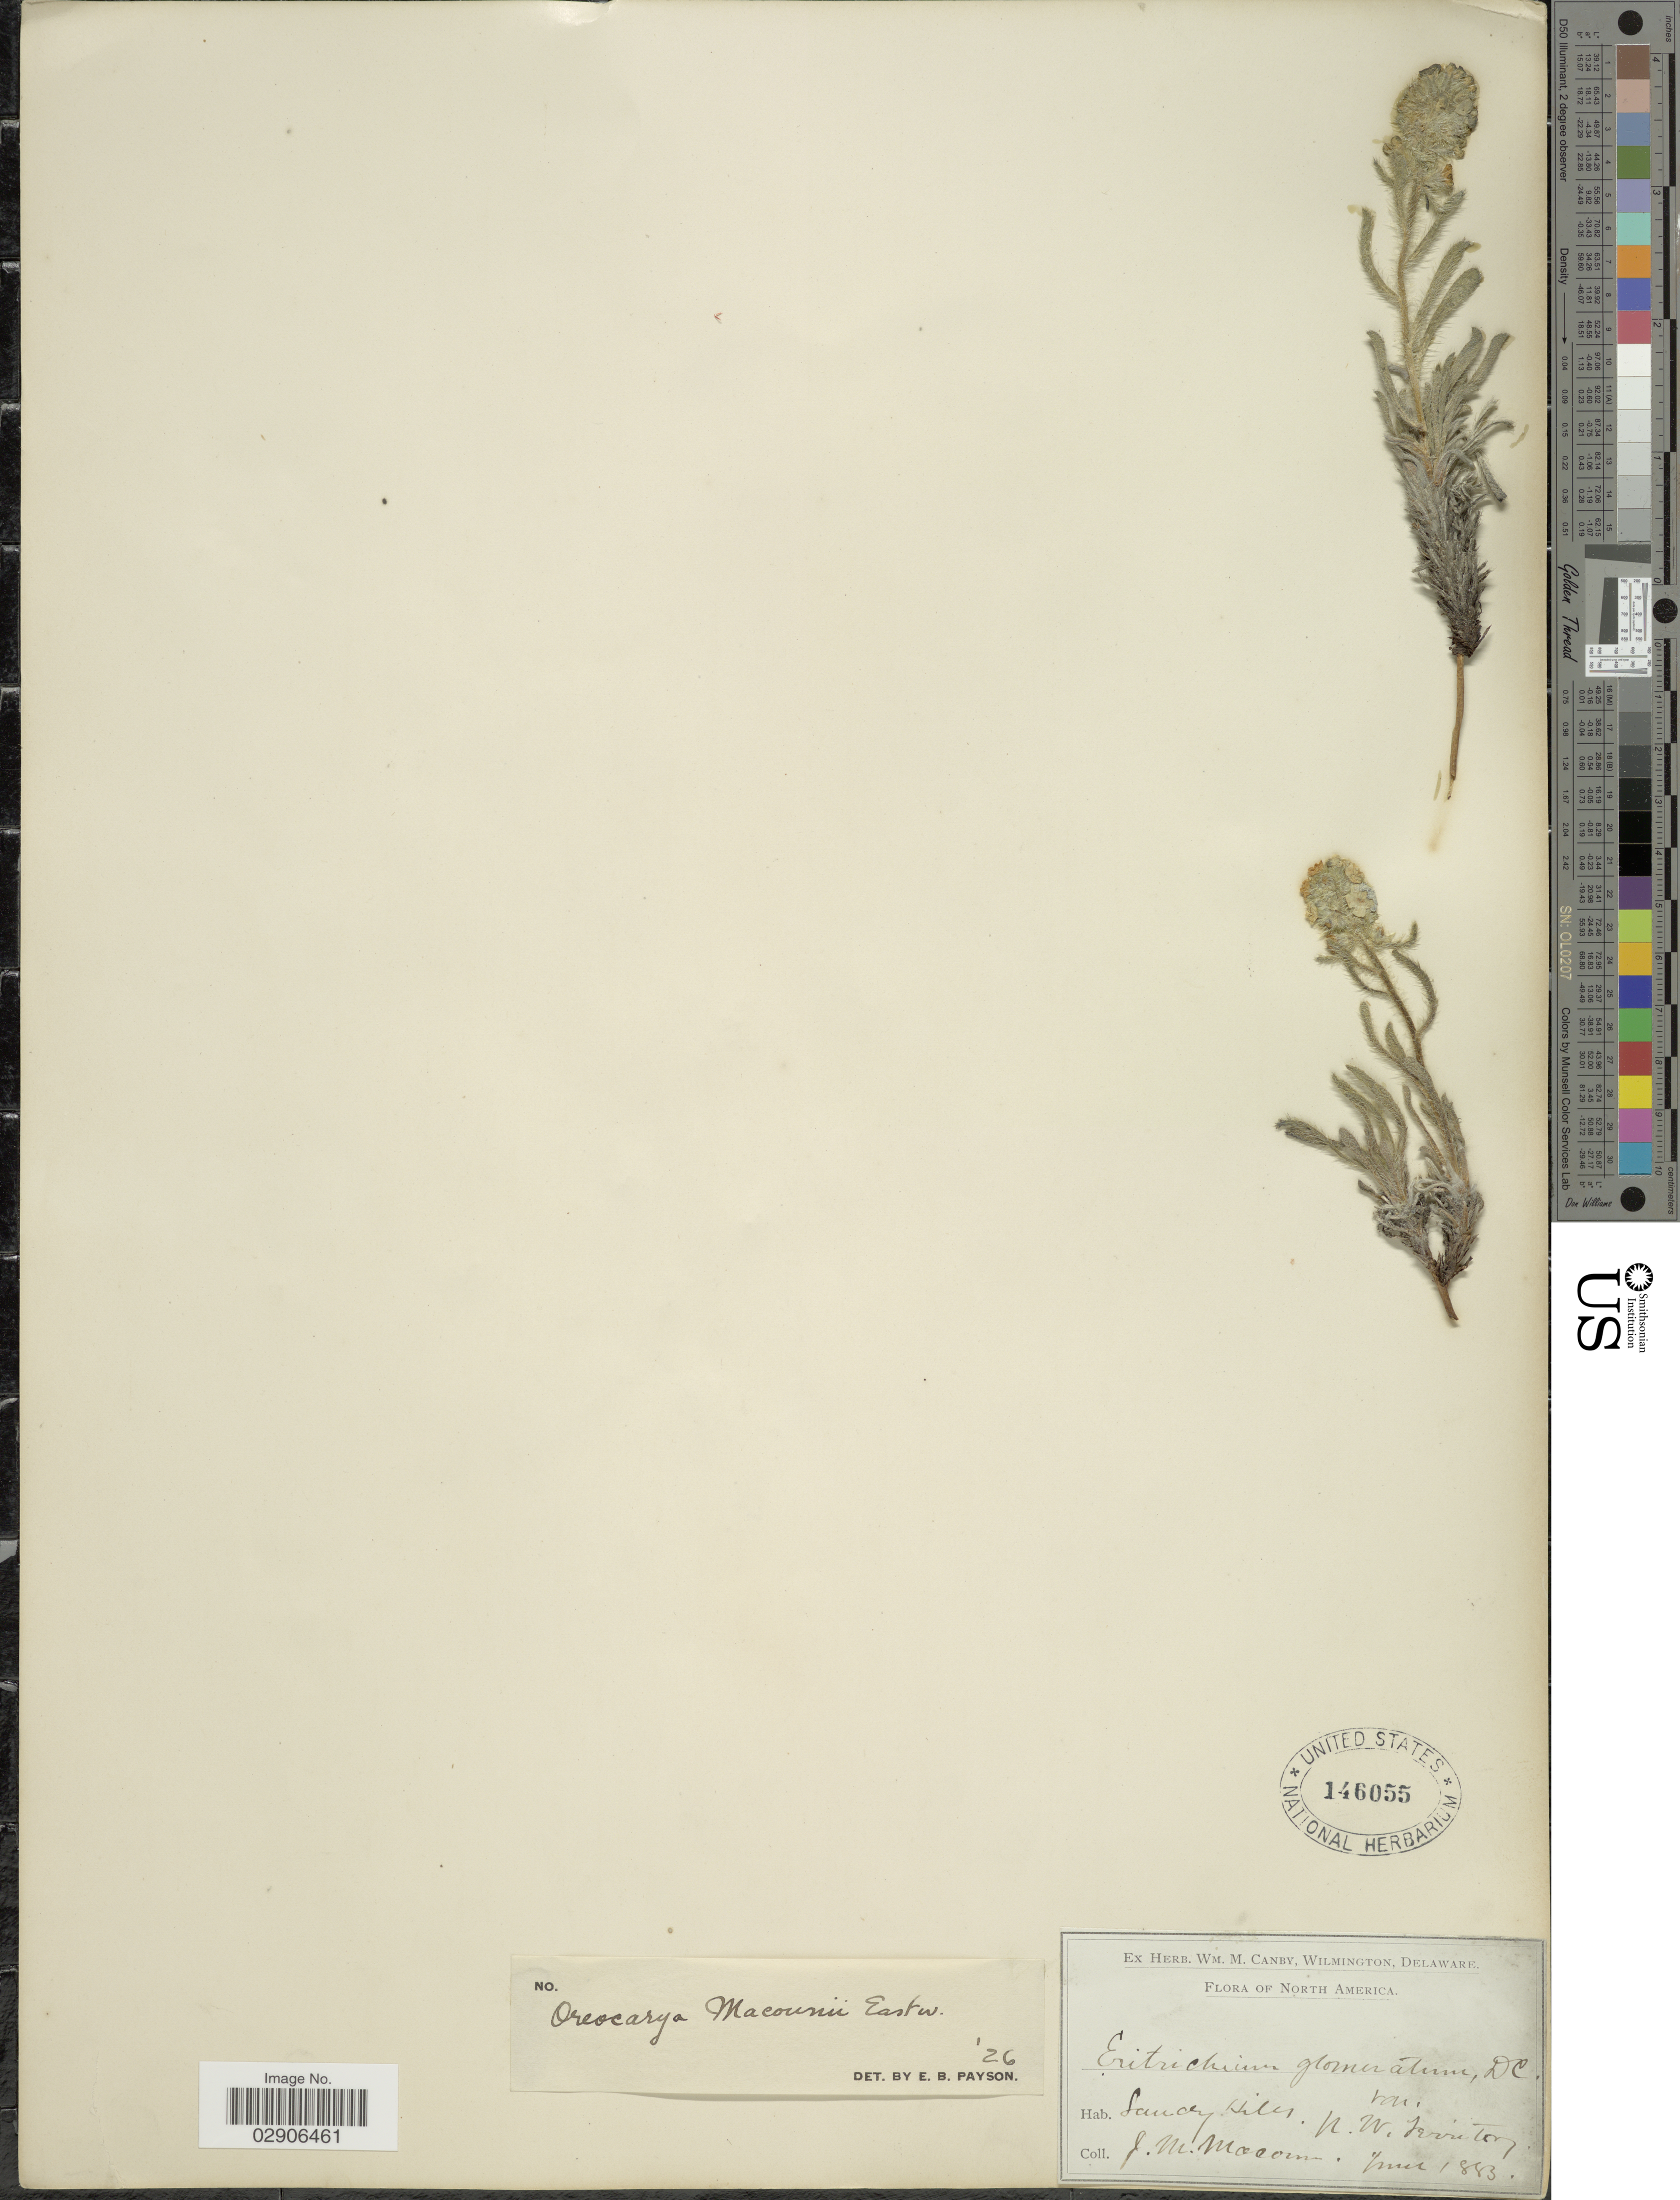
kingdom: Plantae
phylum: Tracheophyta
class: Magnoliopsida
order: Boraginales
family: Boraginaceae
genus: Oreocarya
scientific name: Oreocarya macounii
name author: Eastw.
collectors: J. M. Macoun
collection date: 1883-06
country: Canada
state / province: Northwest Territories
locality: North America. Sandy Hills. N. W. Territory.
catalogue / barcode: US 146055